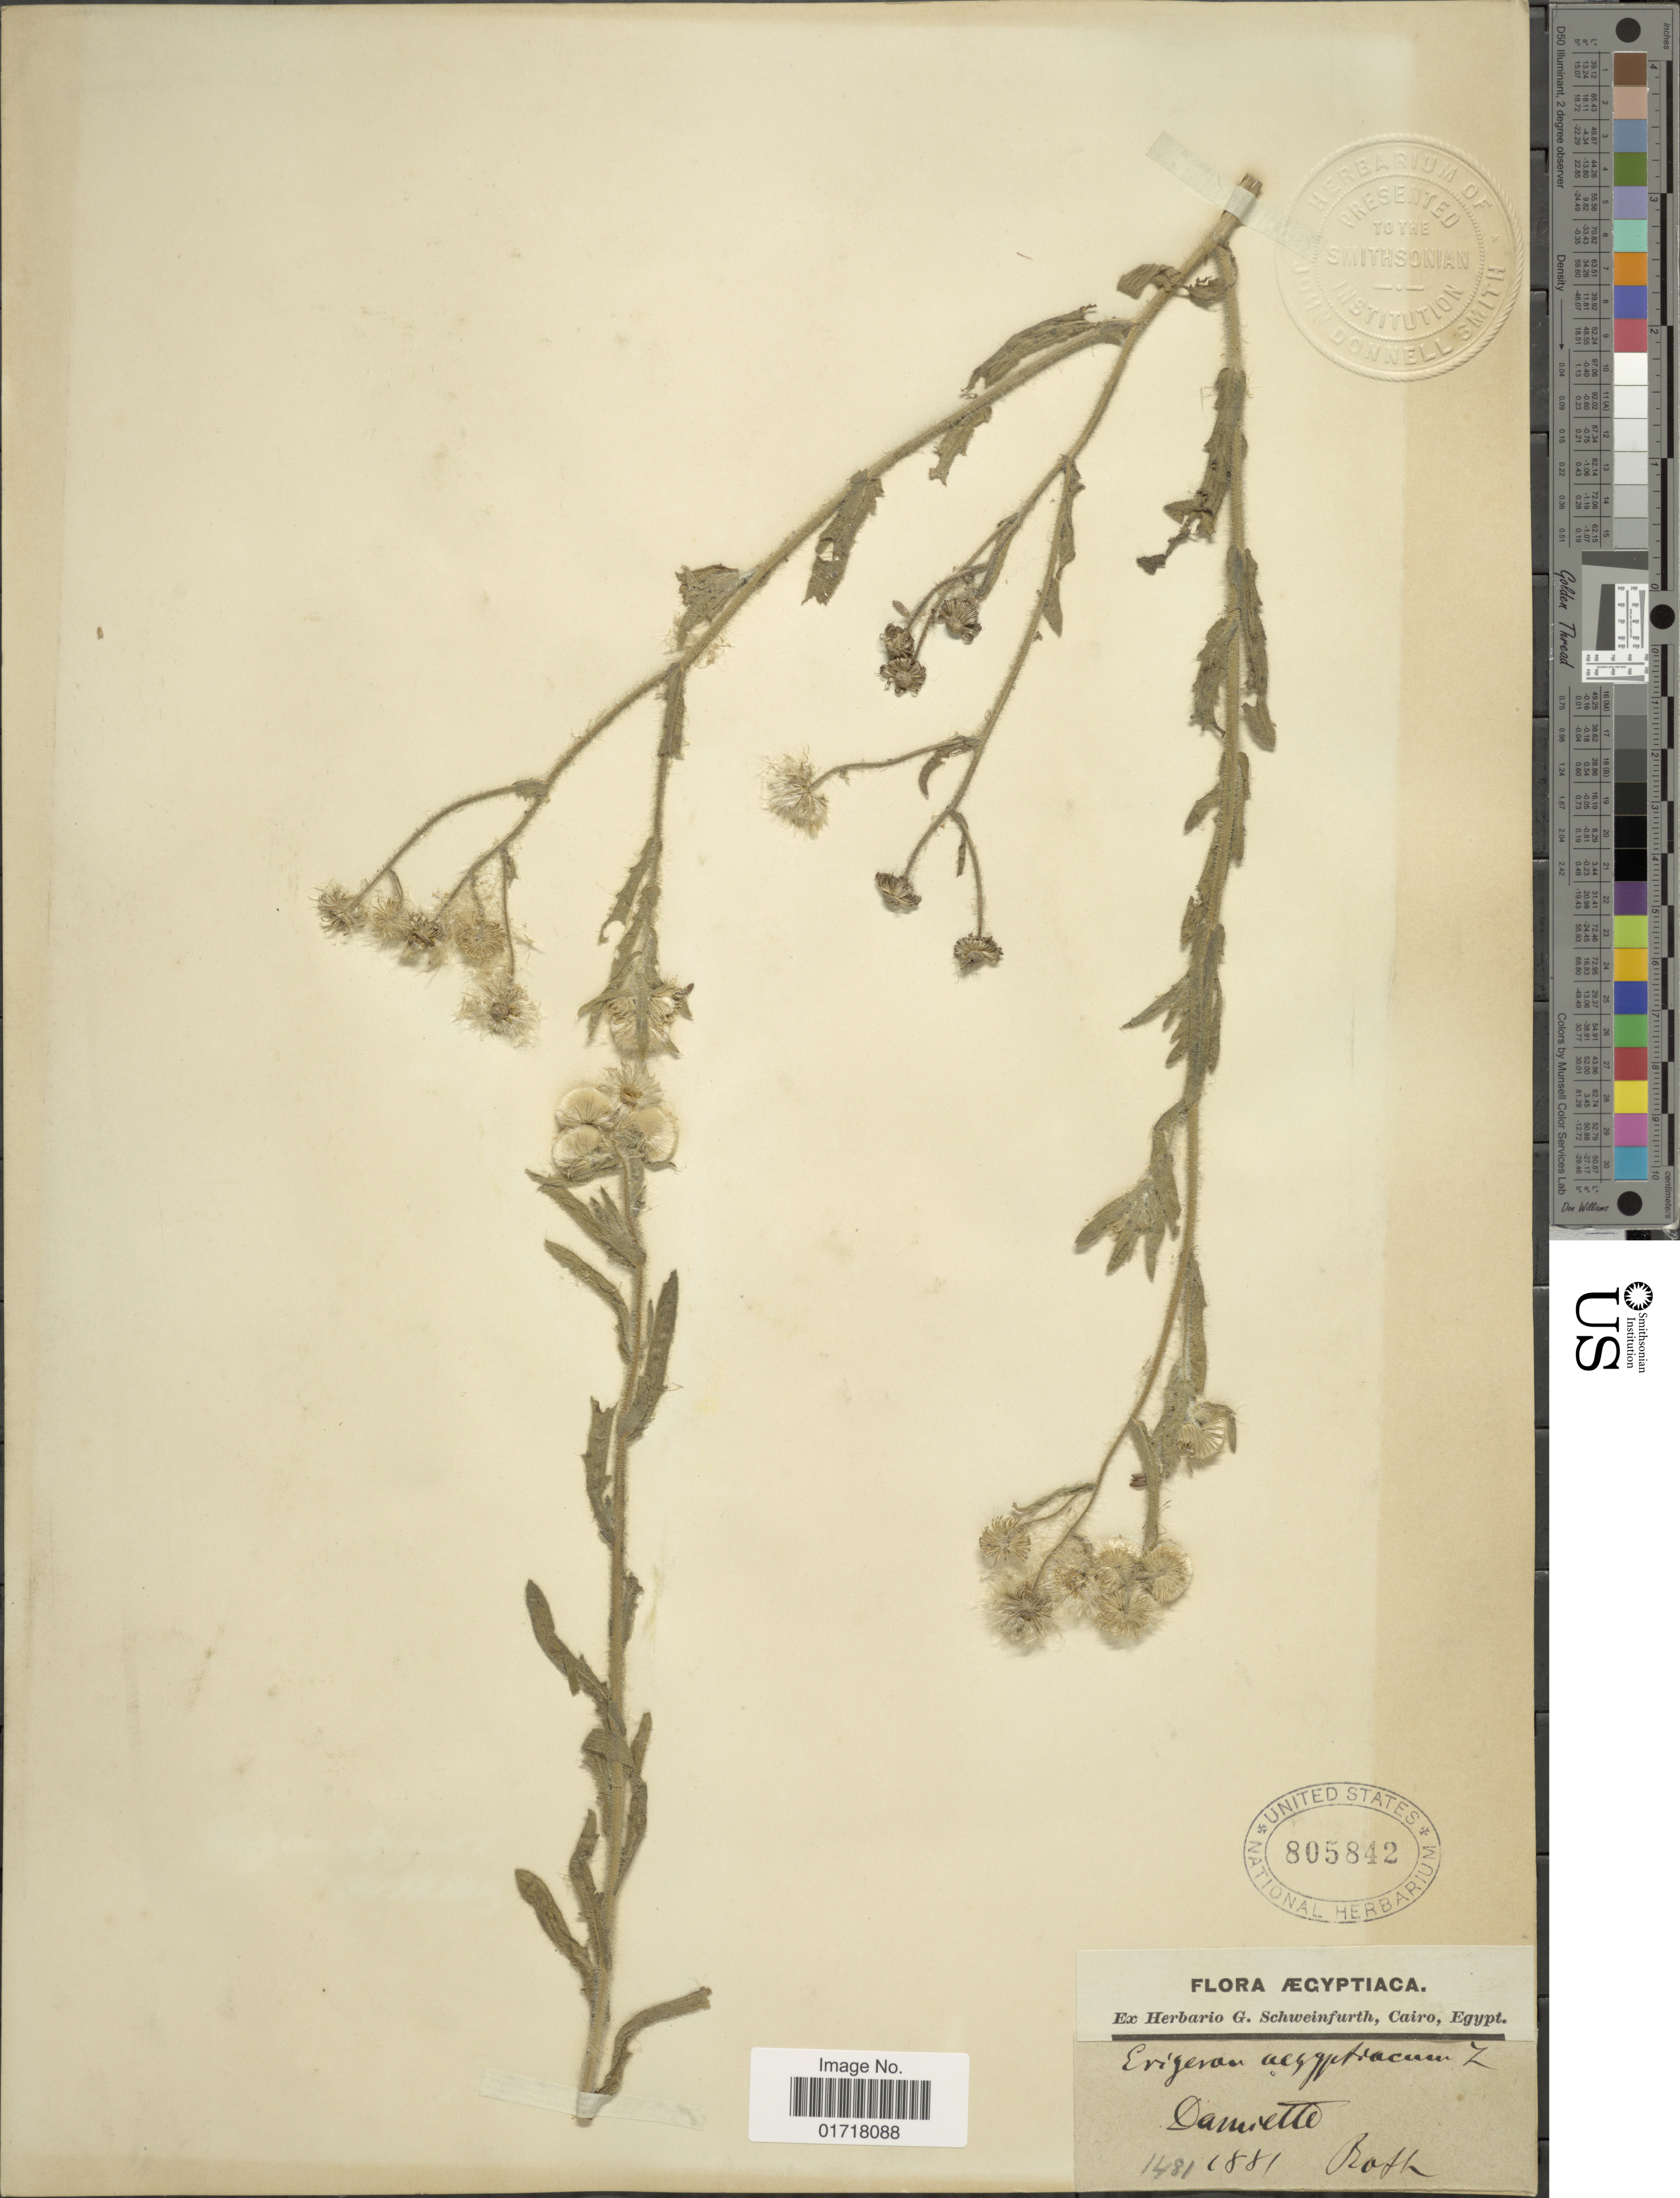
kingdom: Plantae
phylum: Tracheophyta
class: Magnoliopsida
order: Asterales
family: Asteraceae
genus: Conyza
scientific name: Conyza aegyptiaca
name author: (L.) Aiton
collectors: -- Roth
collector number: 1481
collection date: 1881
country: Egypt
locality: Damiette.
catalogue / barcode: US 805842